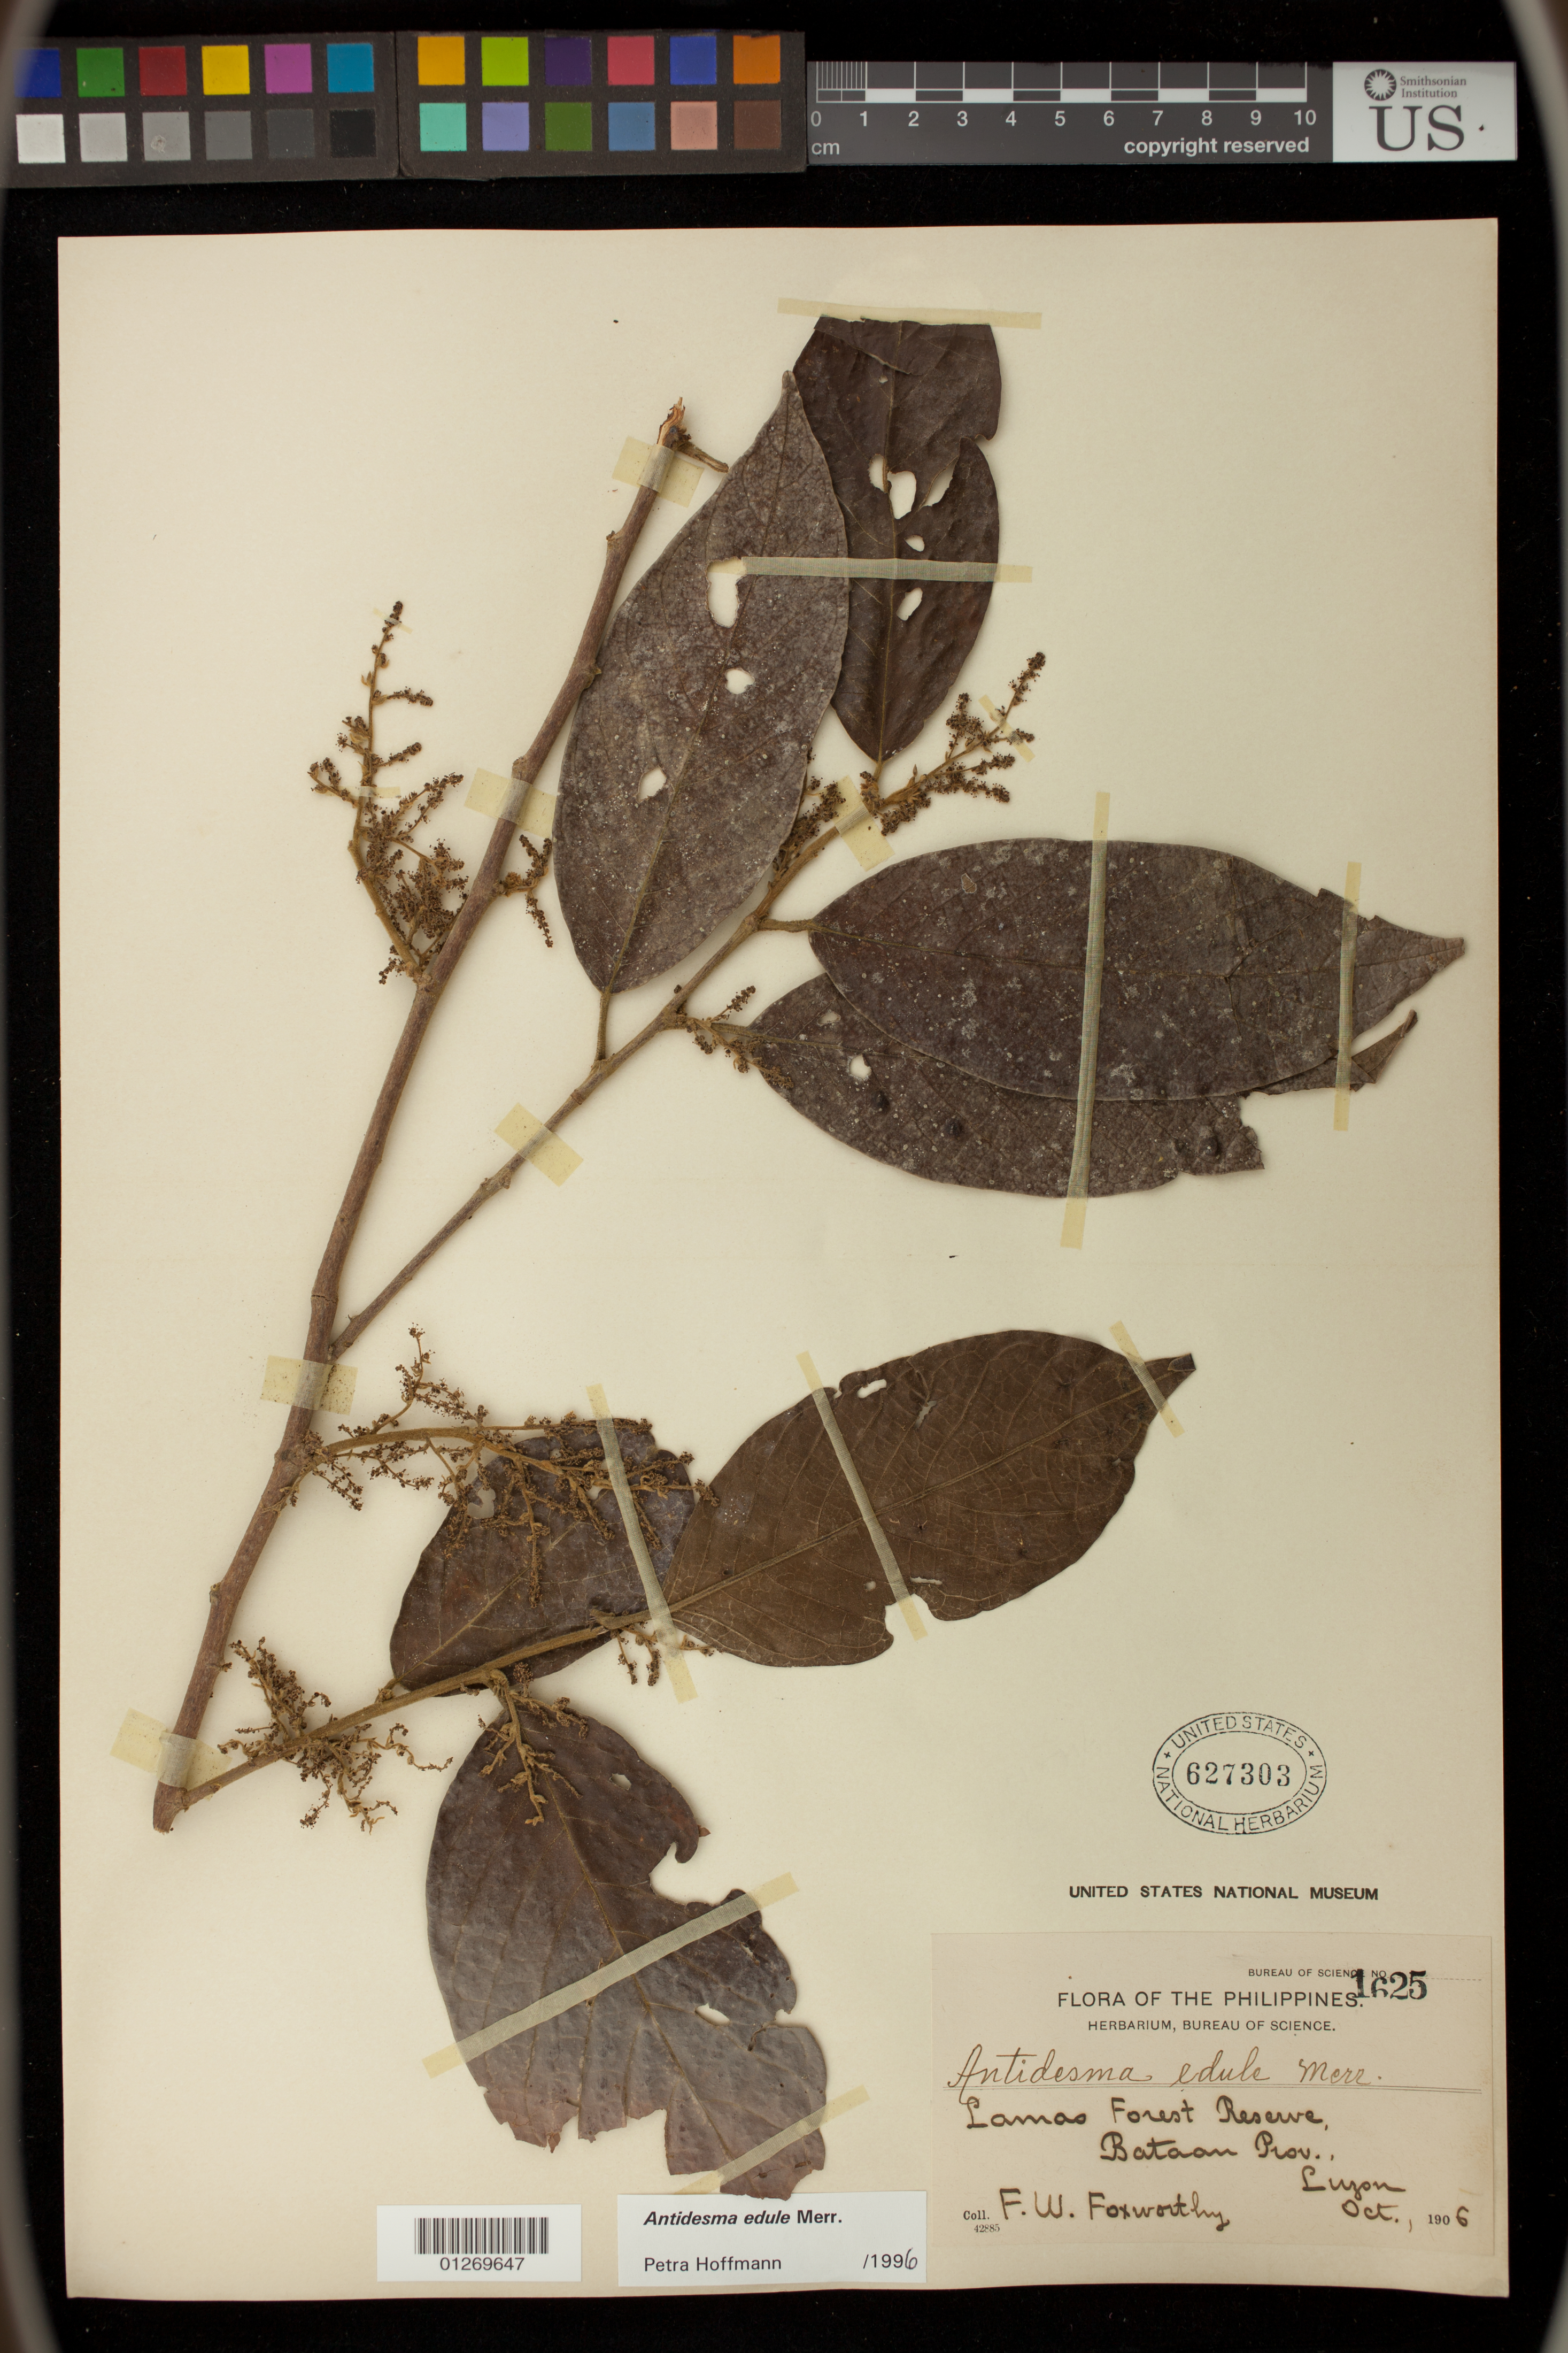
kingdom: Plantae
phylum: Tracheophyta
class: Magnoliopsida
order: Malpighiales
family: Phyllanthaceae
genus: Antidesma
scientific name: Antidesma edule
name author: Merr.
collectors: F. W. Foxworthy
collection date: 1906-10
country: Philippines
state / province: Central Luzon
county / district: Bataan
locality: Lamas Forest Reserve, Luzon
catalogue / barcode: US 327303